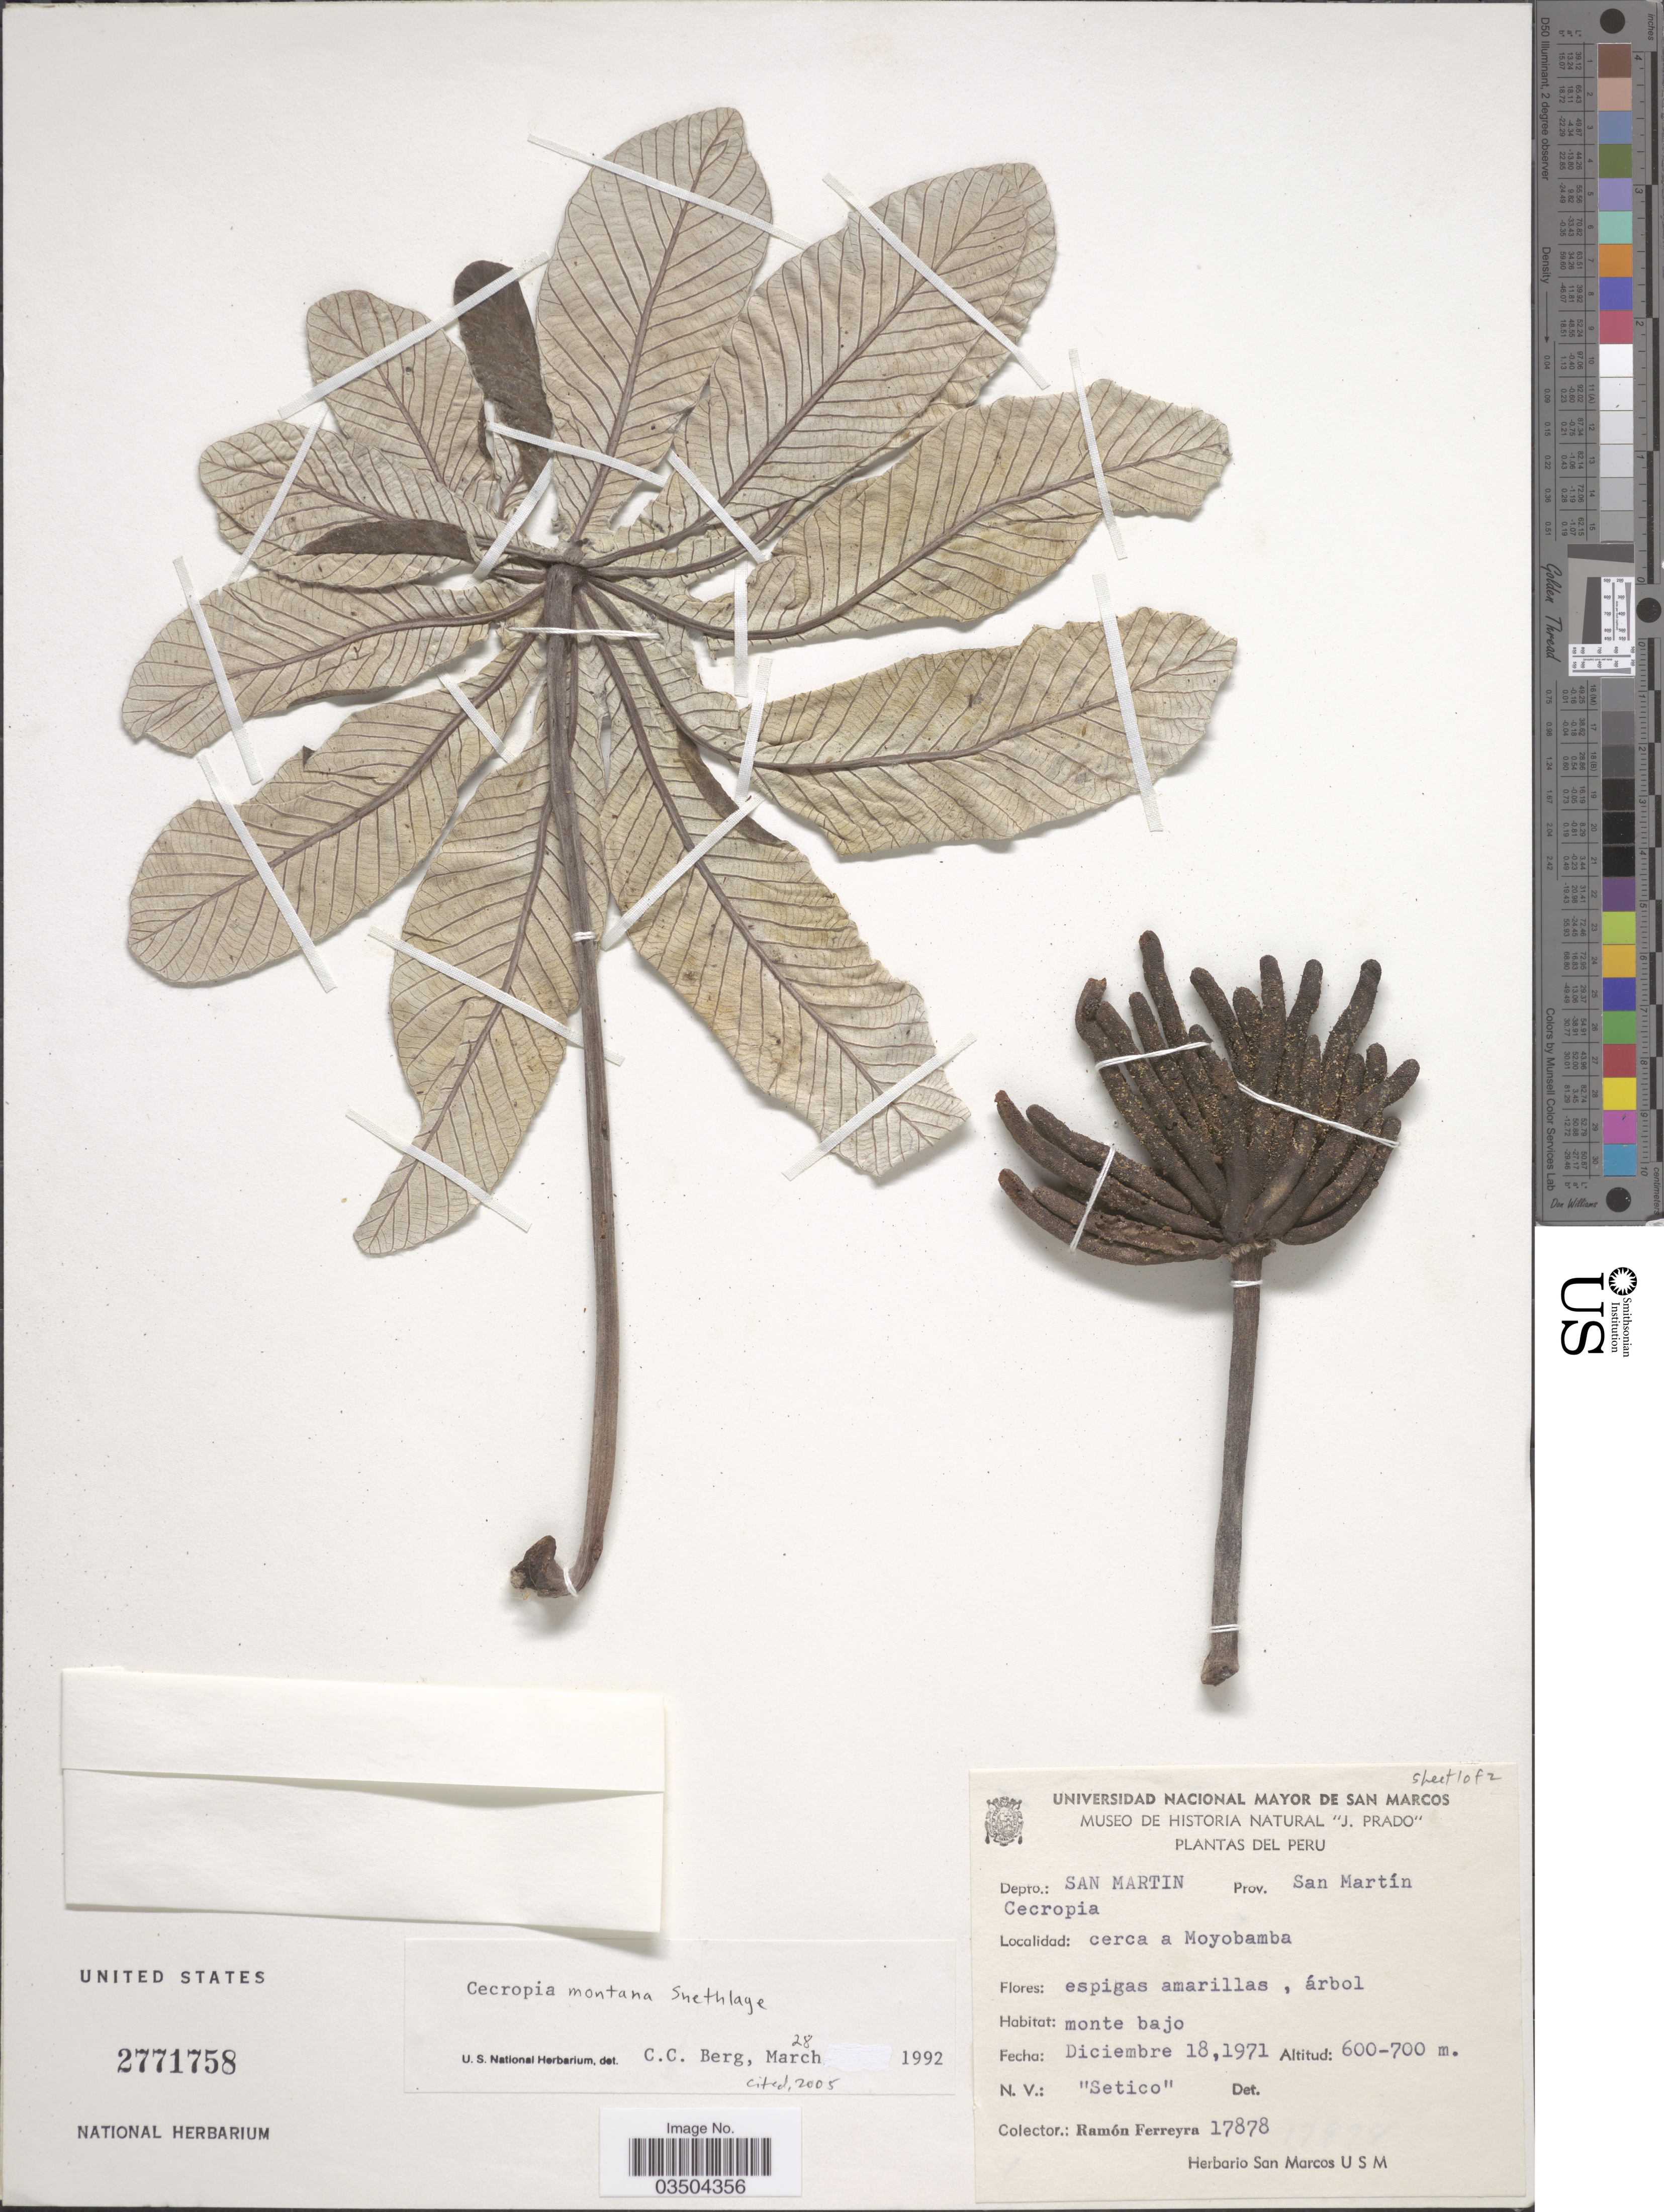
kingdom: Plantae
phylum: Tracheophyta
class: Magnoliopsida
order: Rosales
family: Urticaceae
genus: Cecropia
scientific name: Cecropia montana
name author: Warb. ex Snethl.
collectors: R. A. Ferreyra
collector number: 17878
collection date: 1971-12-18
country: Peru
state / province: San Martín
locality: Depto.: San Martin. Prov. San Martín. Cerca a Moyobamba.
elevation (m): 600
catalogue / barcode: US 2771758